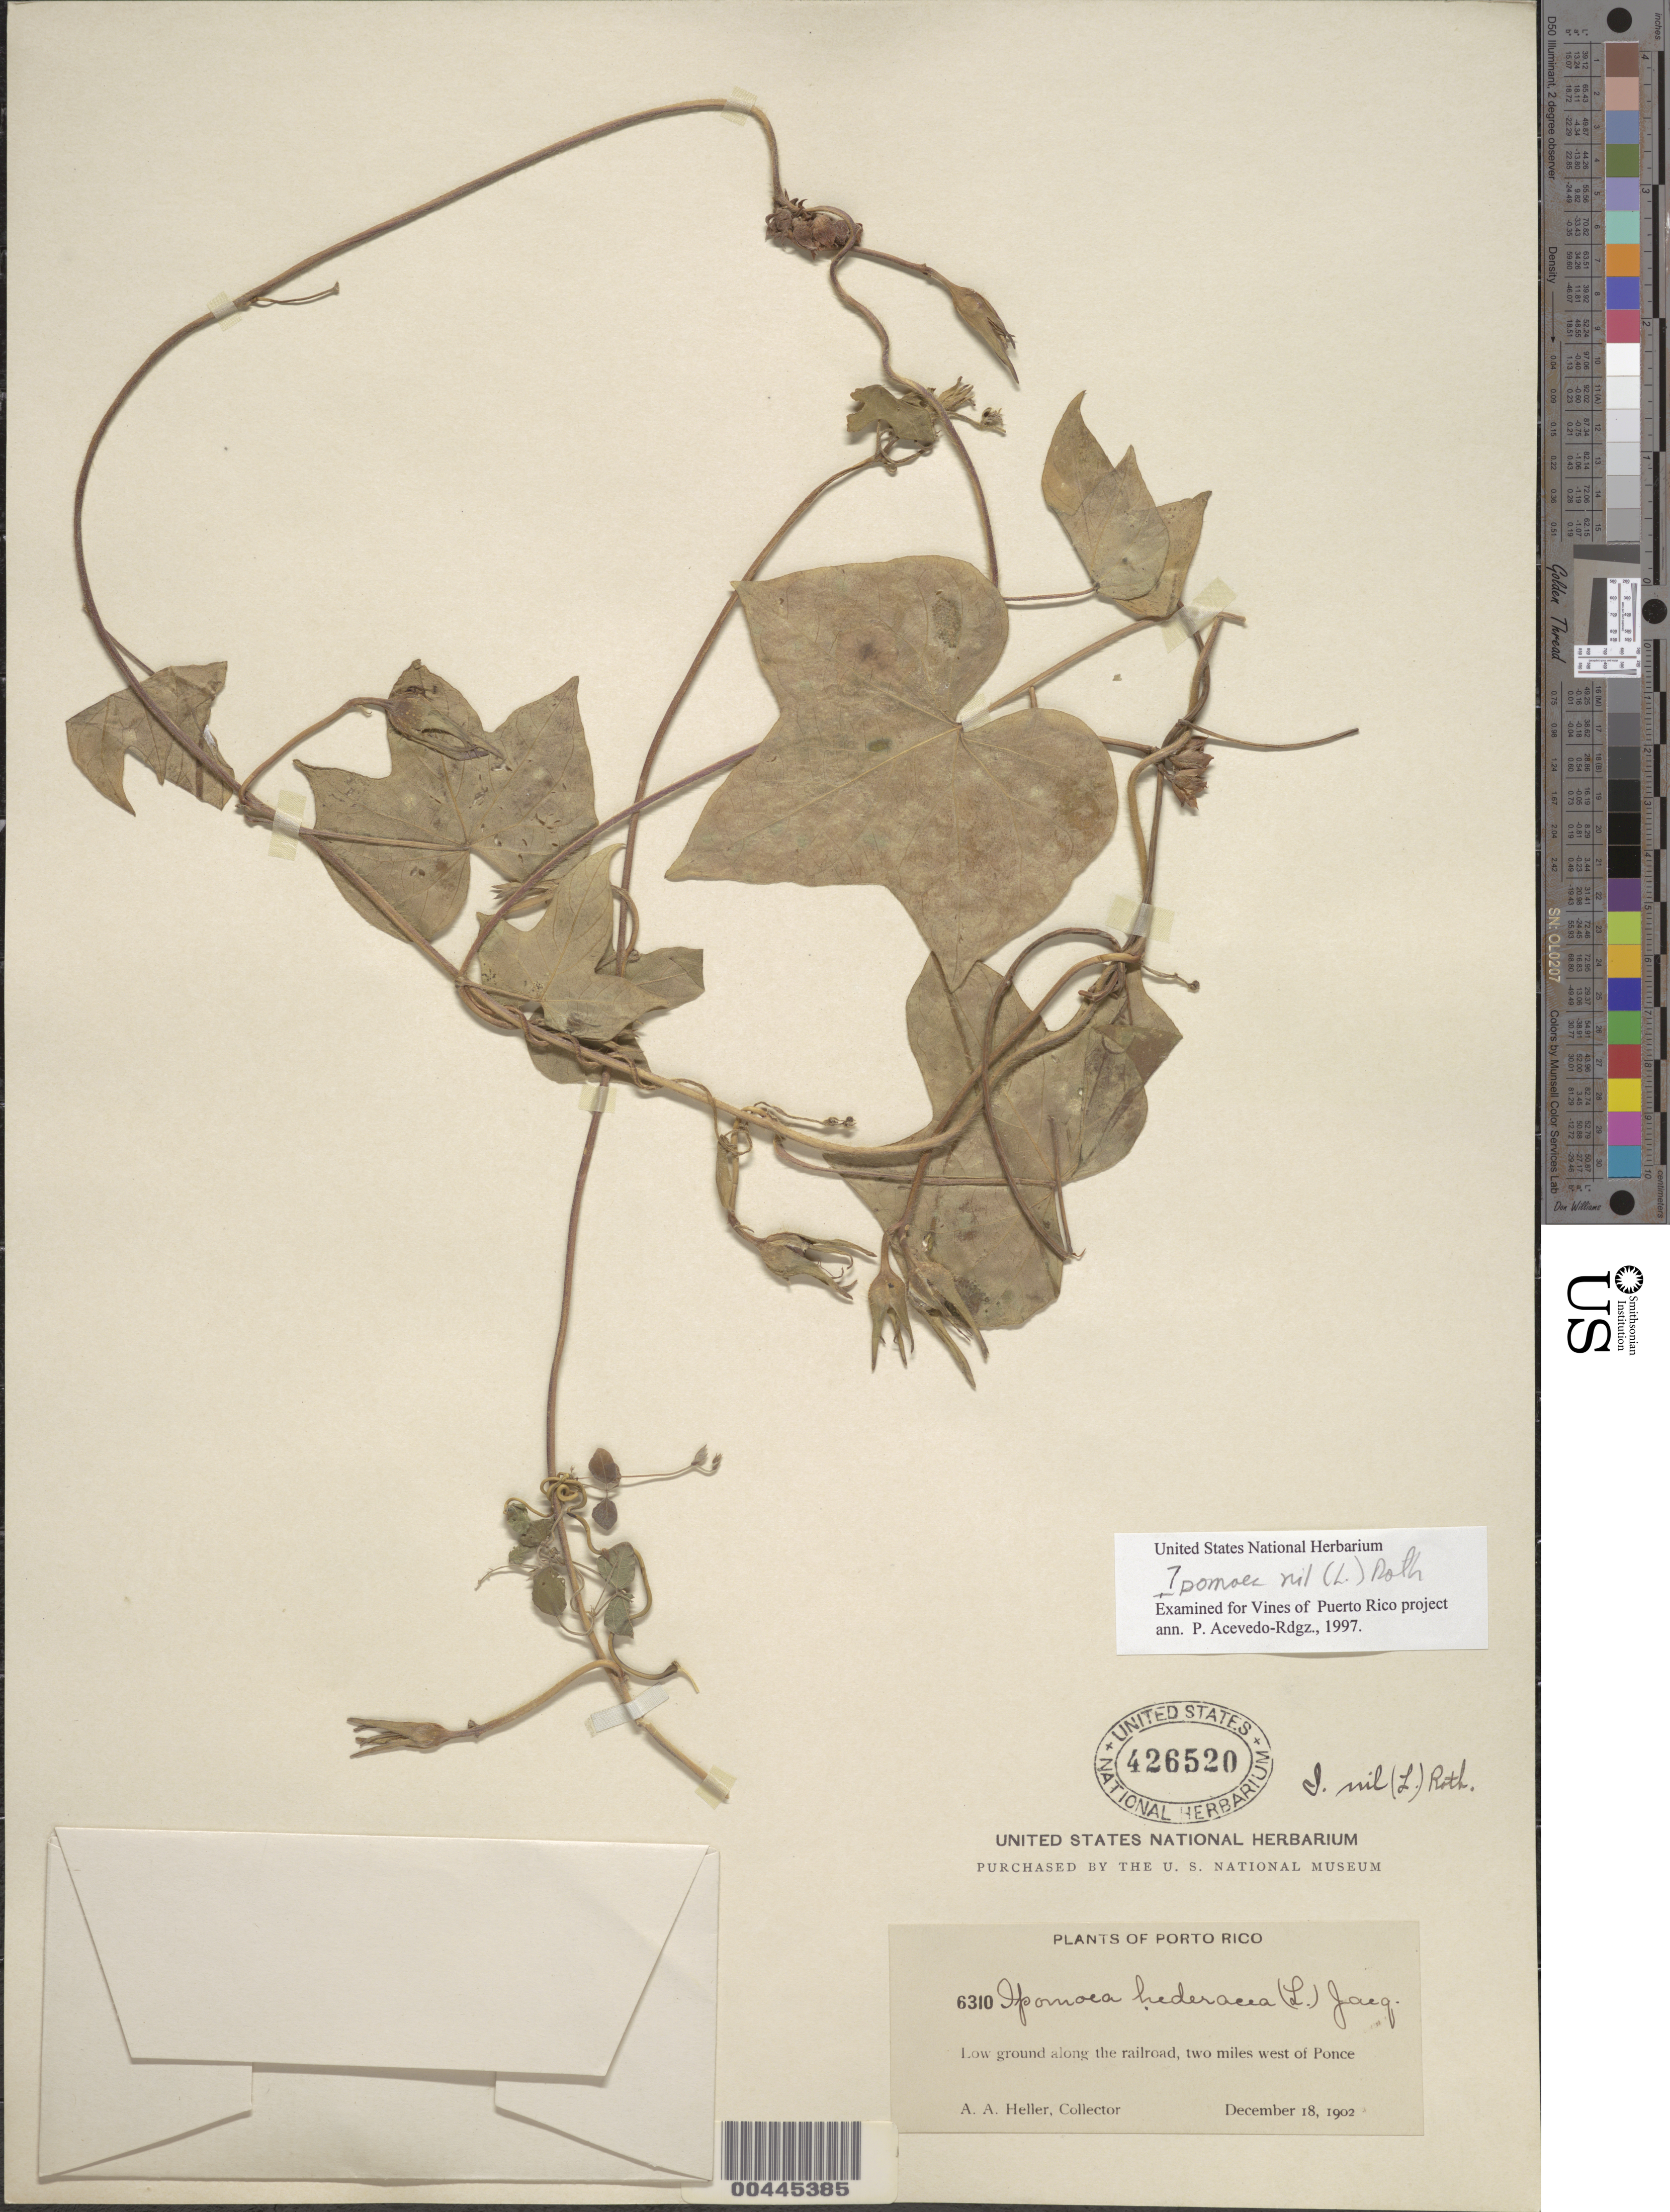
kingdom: Plantae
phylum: Tracheophyta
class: Magnoliopsida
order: Solanales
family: Convolvulaceae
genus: Ipomoea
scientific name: Ipomoea nil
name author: (L.) Roth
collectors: -- Heller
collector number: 6310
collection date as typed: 18 Dec 1902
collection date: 1902-12-18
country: Puerto Rico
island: Greater Antilles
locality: Ponce (2 mi. W of); low ground along the railroad.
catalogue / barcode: US 426520